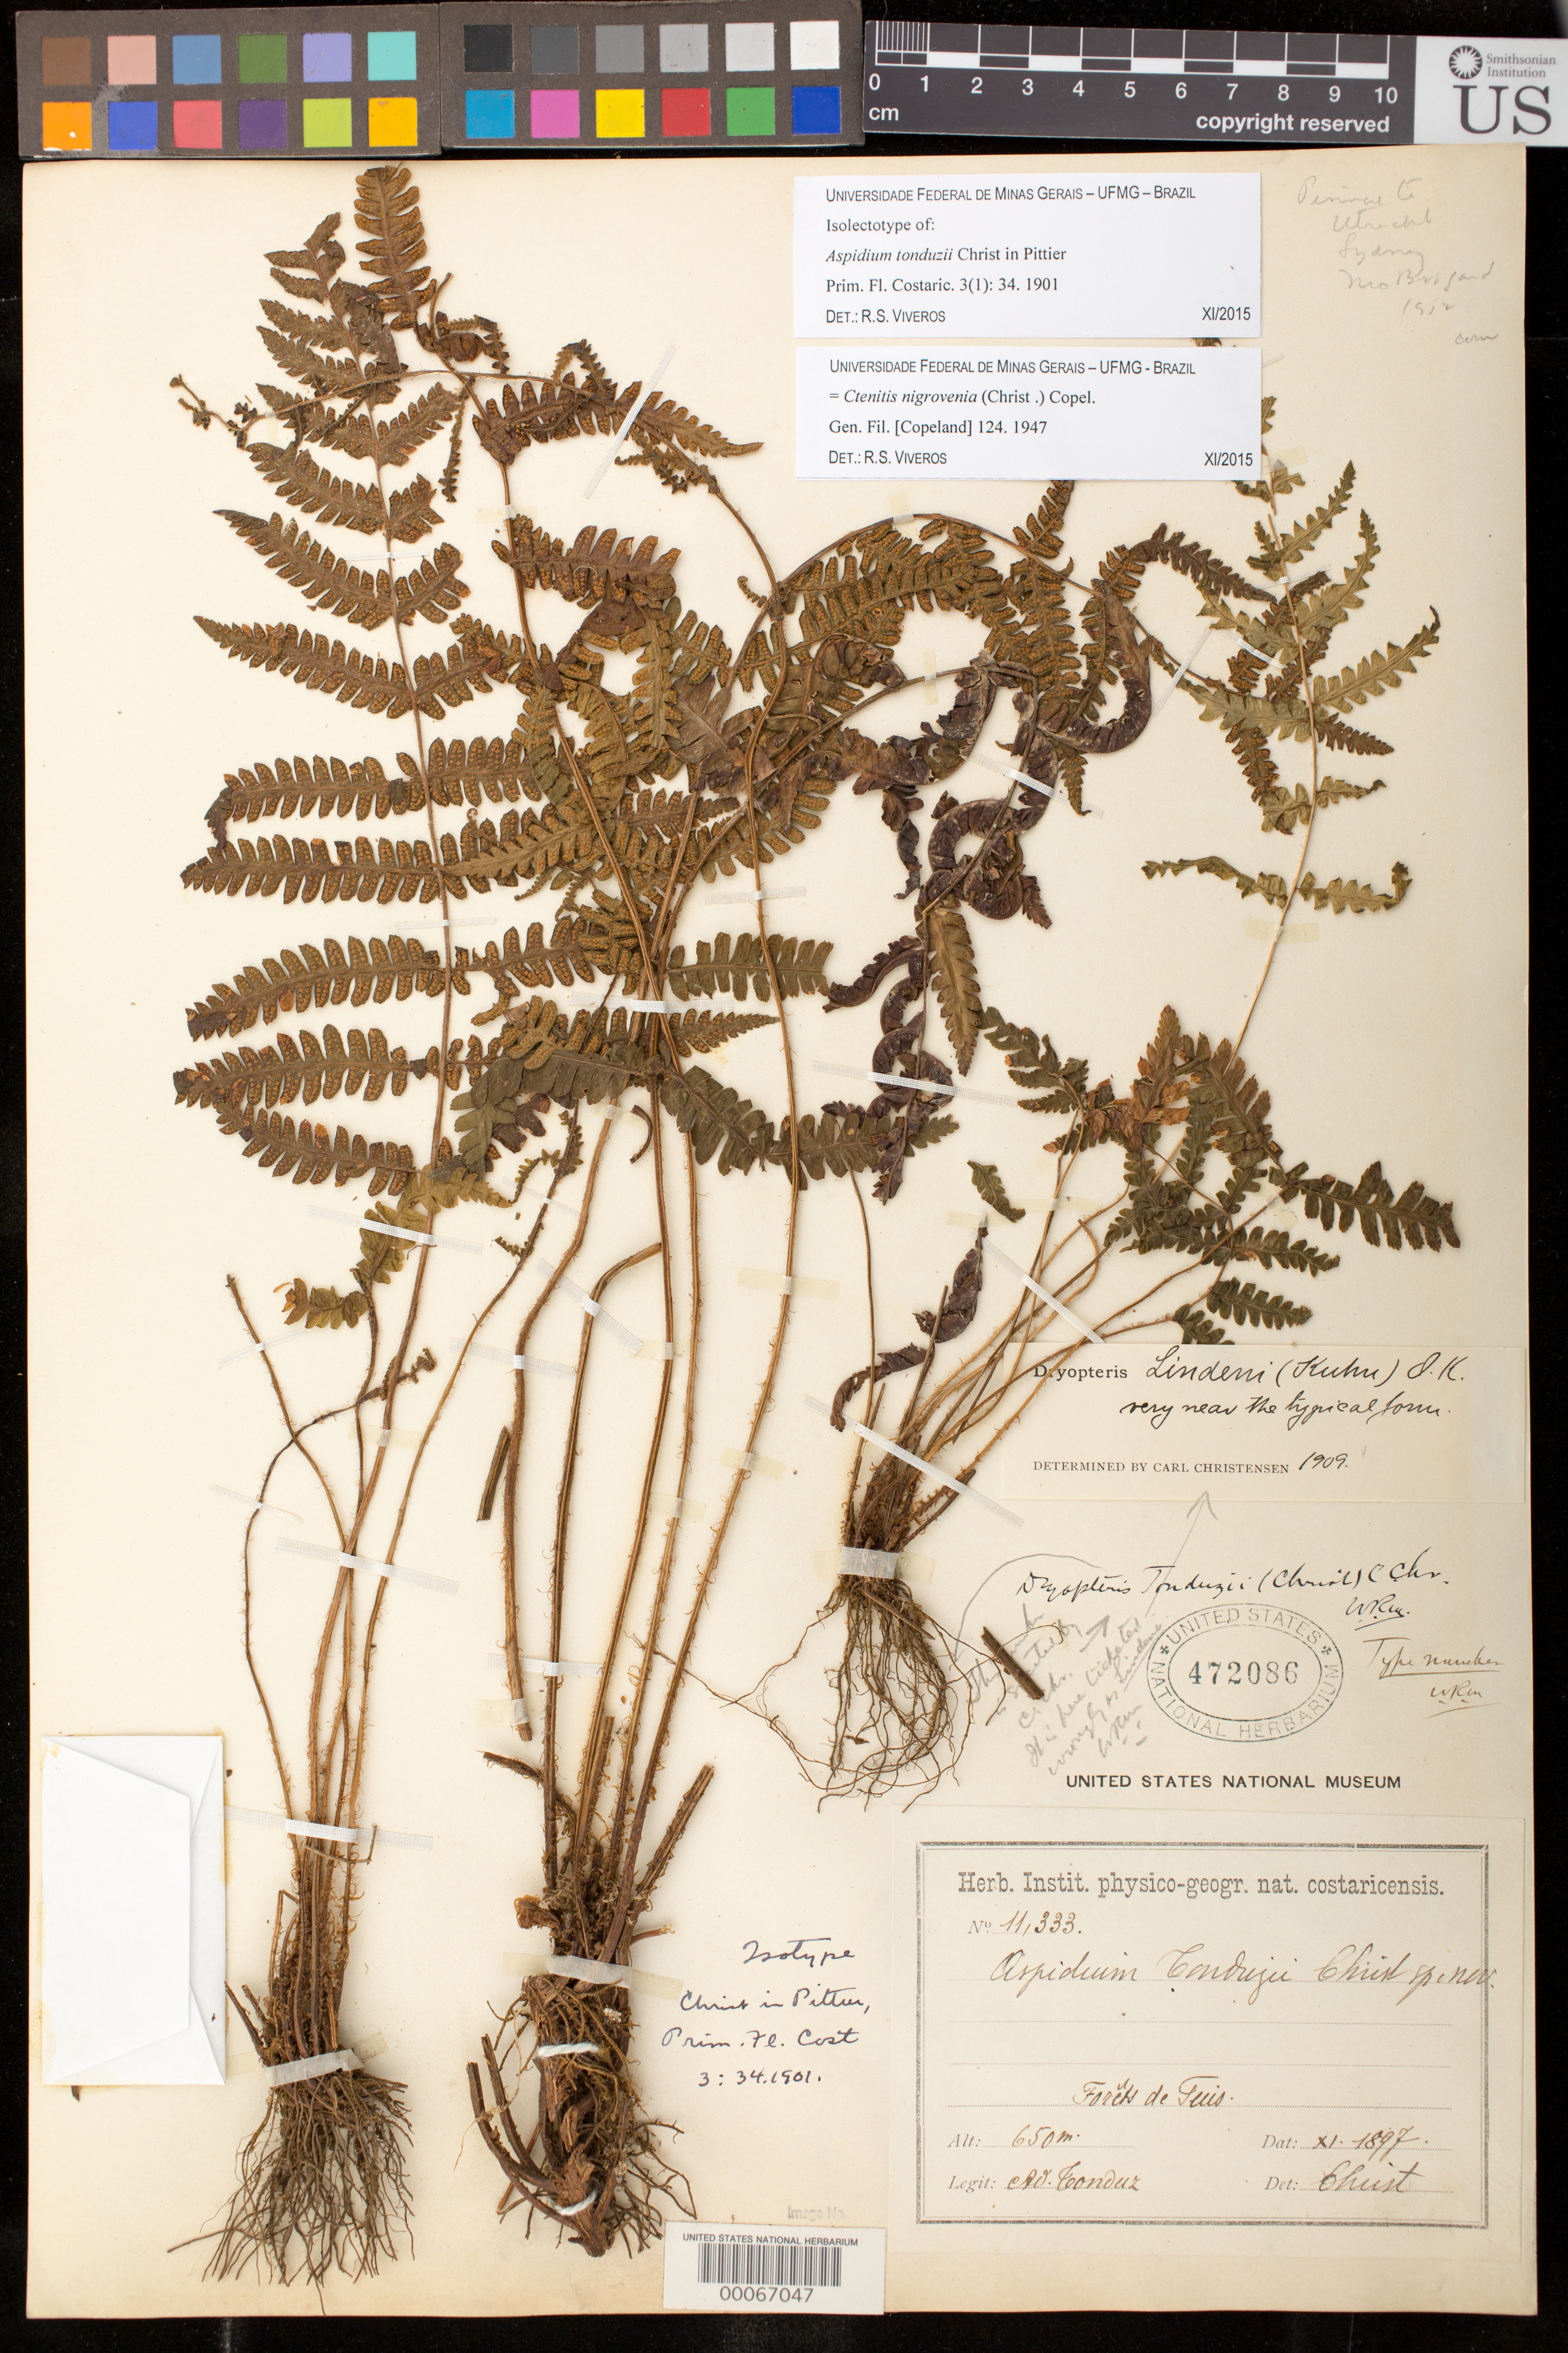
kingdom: Plantae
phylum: Tracheophyta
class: Polypodiopsida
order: Polypodiales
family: Tectariaceae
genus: Aspidium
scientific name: Aspidium tonduzii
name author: Christ in Pittier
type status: Isotype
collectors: A. Tonduz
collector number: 11333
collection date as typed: Nov 1897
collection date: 1897-11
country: Costa Rica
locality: Forêts de Tuis.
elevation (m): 650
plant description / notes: Specimen annotated as isolectotype by R.S. Viveros (2015)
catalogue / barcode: US 472086